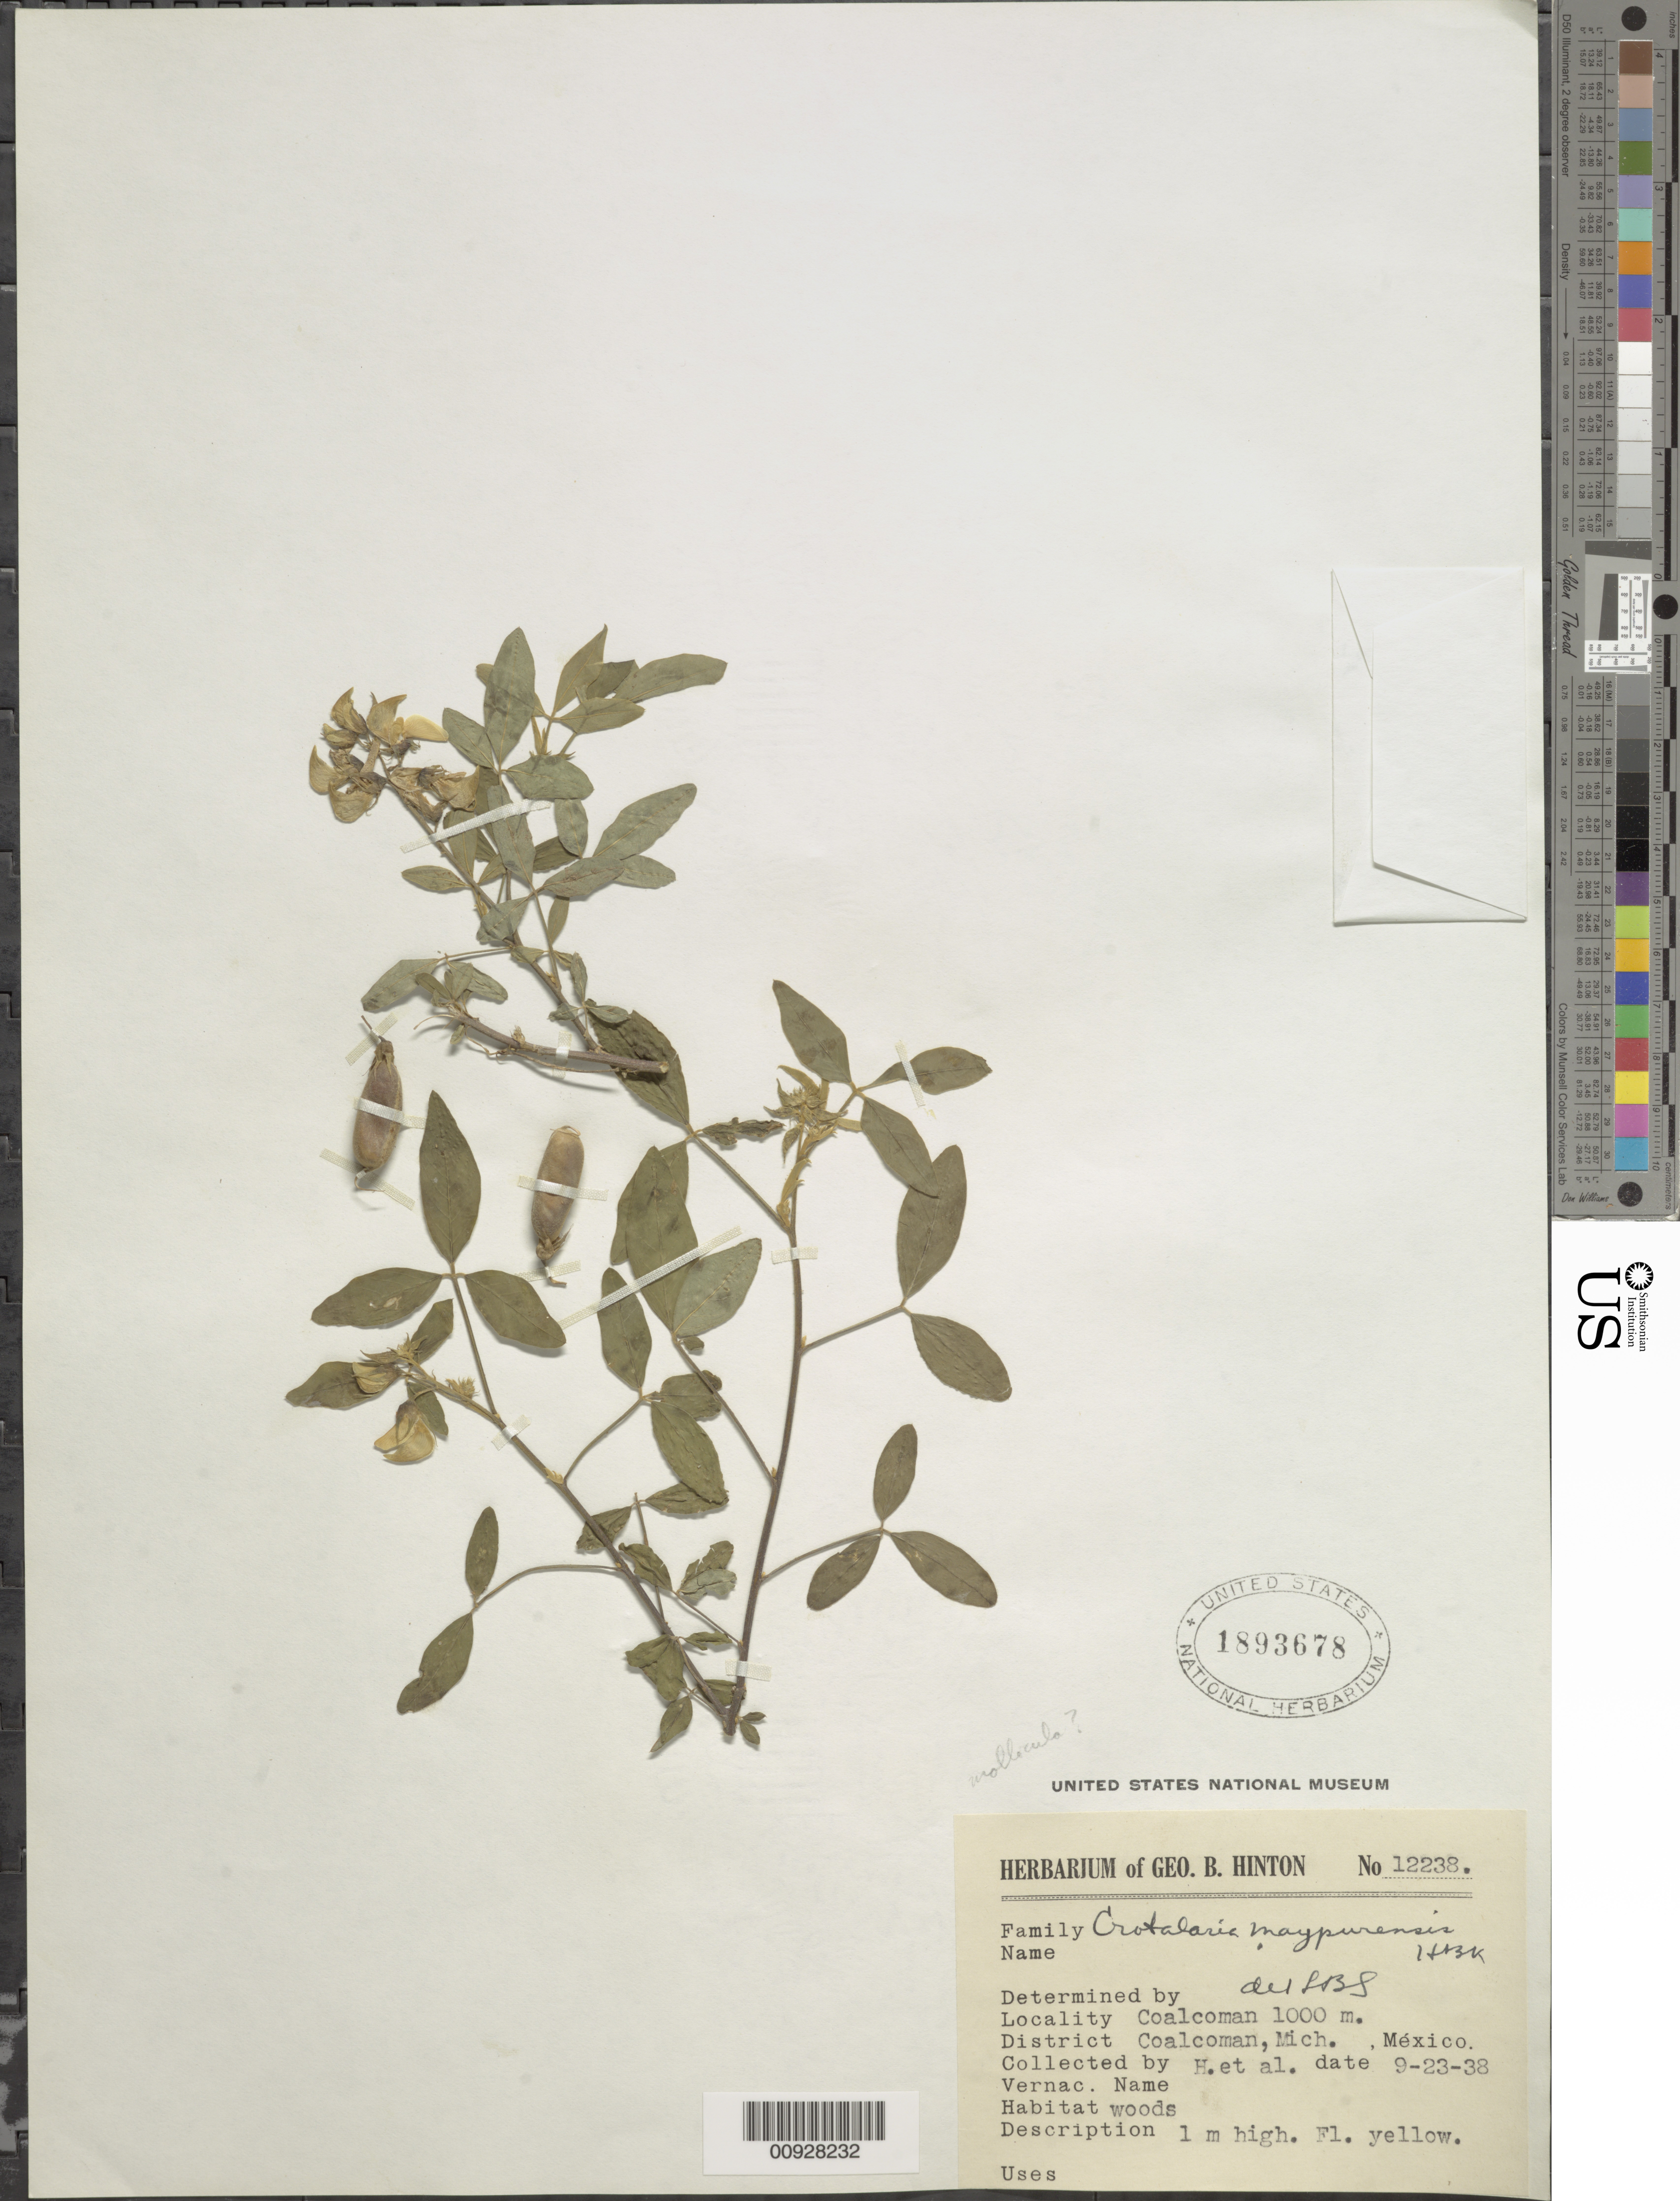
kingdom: Plantae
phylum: Tracheophyta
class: Magnoliopsida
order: Fabales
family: Fabaceae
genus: Crotalaria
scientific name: Crotalaria sp.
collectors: G. B. Hinton & et al.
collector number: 12238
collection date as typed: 23 Sep 1938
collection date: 1938-09-23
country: Mexico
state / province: Michoacán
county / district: Coalcomán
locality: Coalcomán, District Coalcomán, Michoacán.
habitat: Woods.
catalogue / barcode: US 1893678